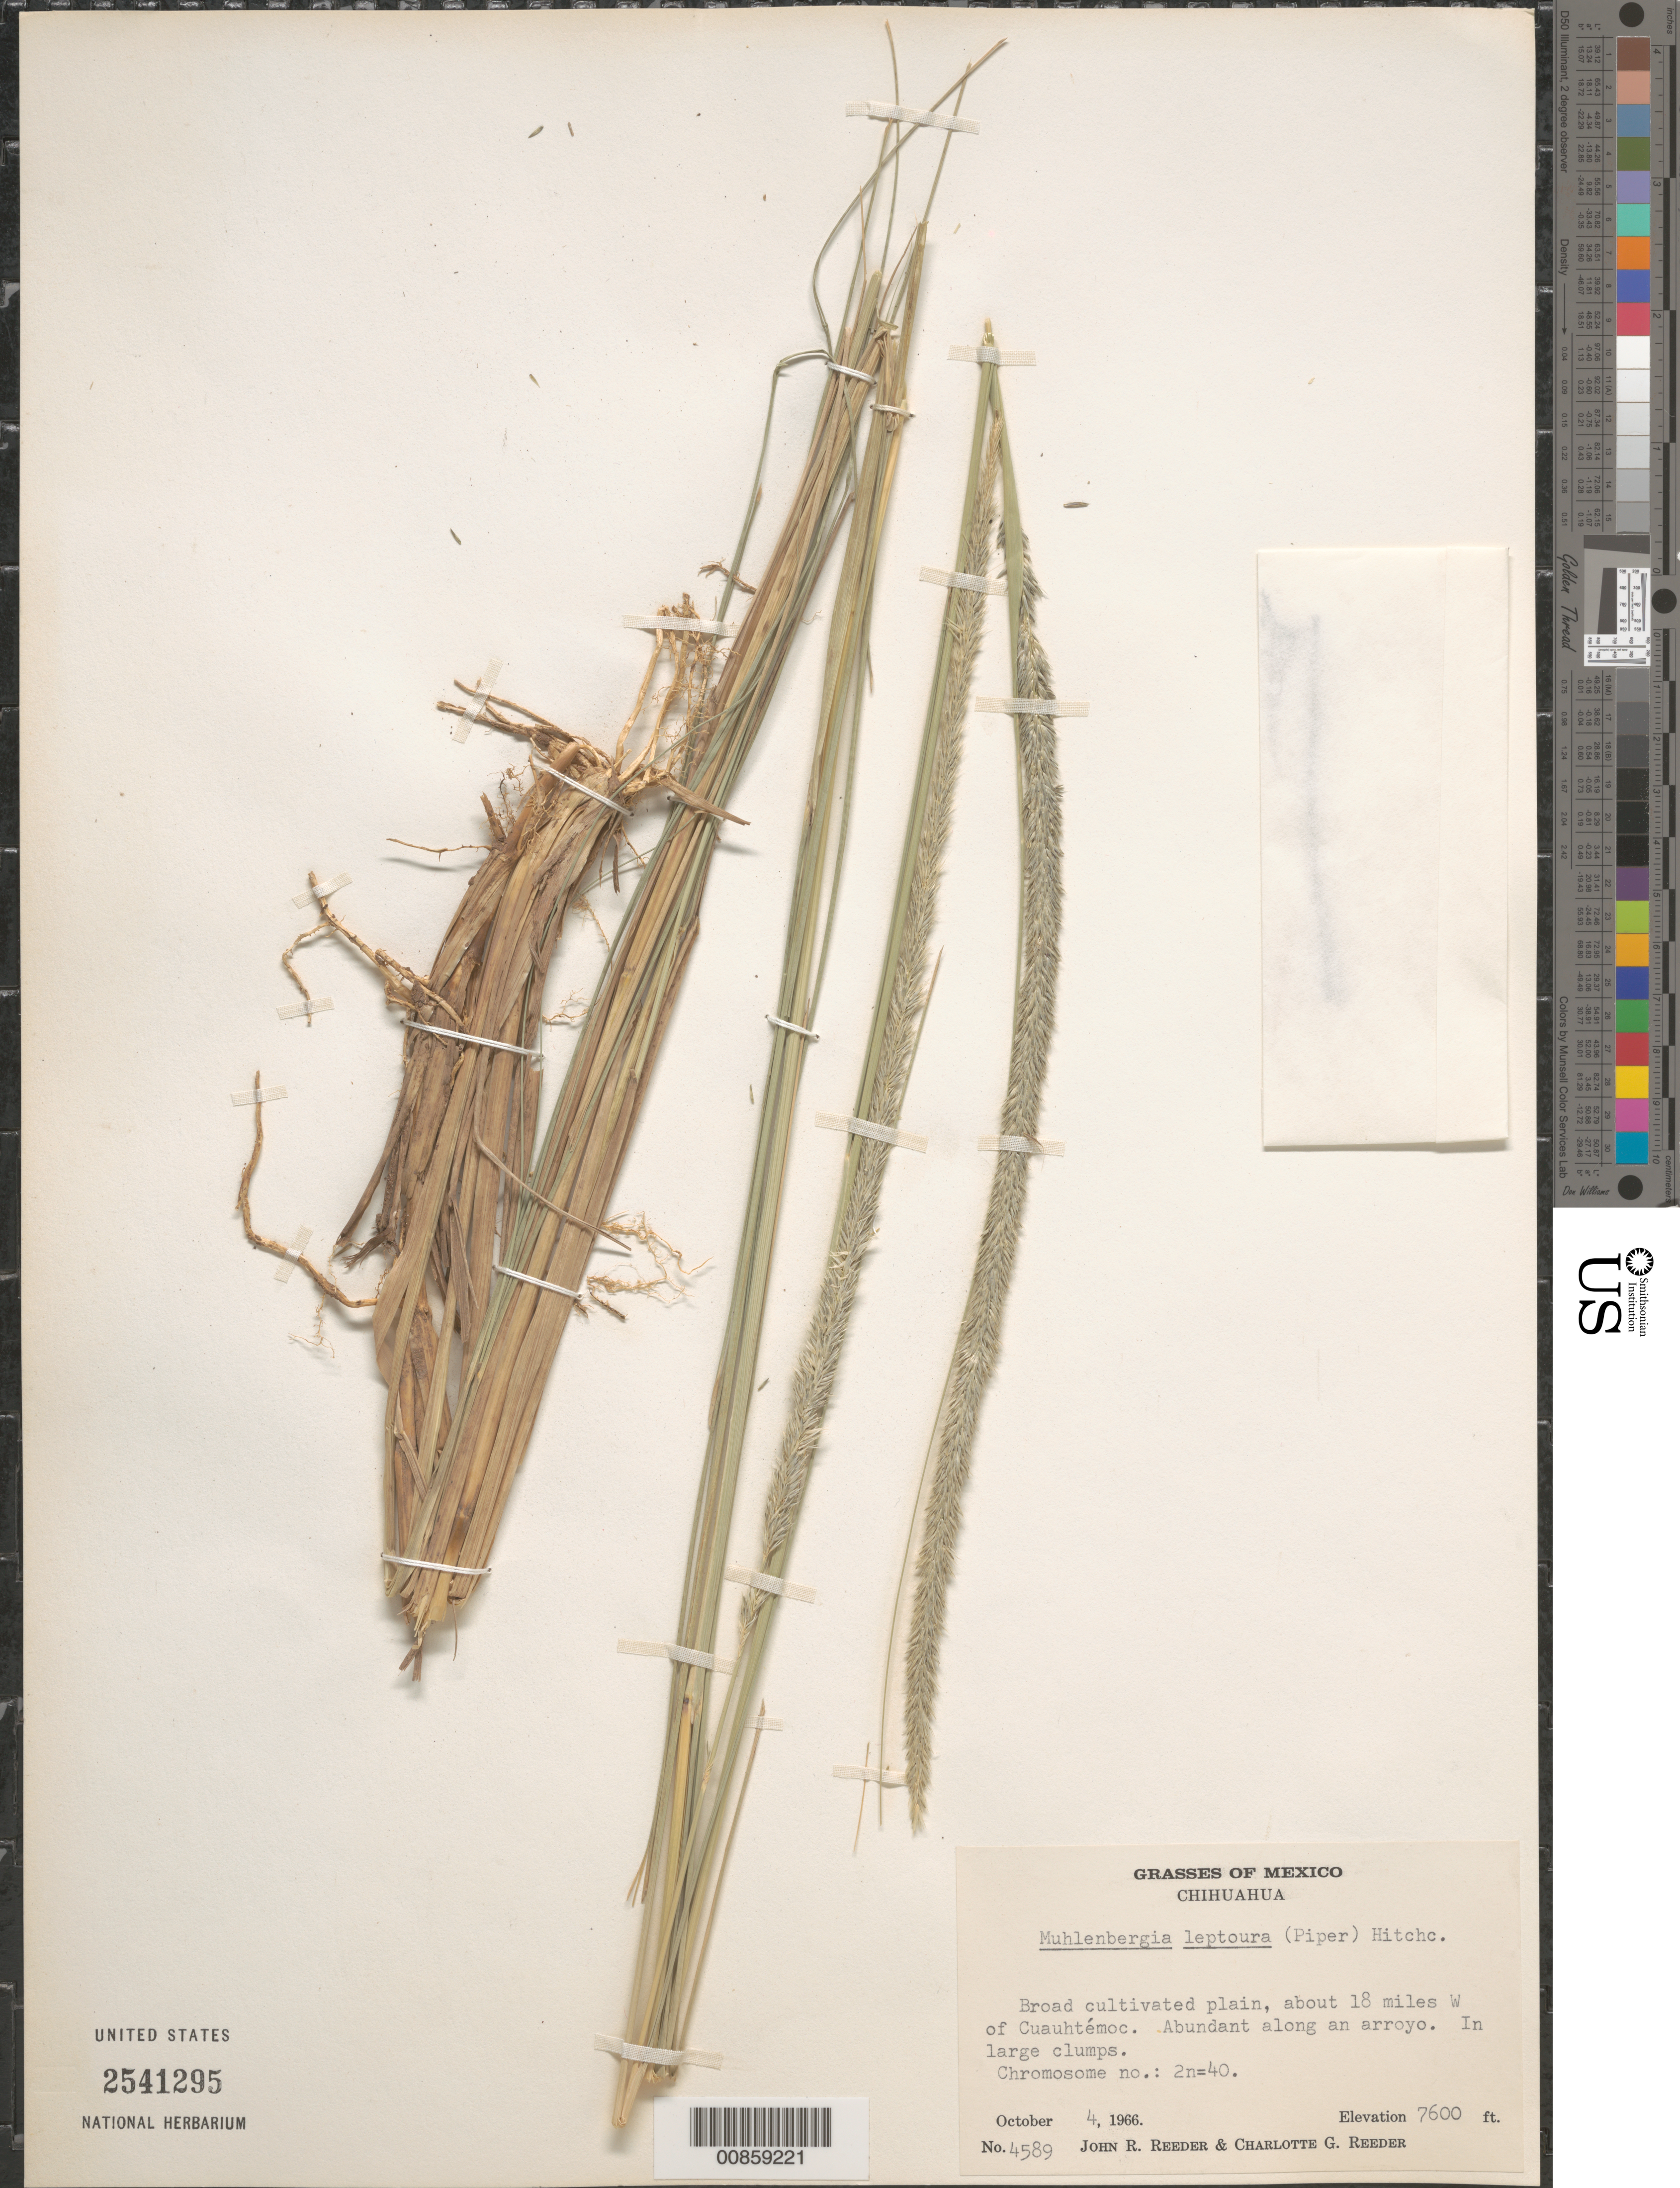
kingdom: Plantae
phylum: Tracheophyta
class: Liliopsida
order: Poales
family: Poaceae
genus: Muhlenbergia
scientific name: Muhlenbergia leptoura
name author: (Piper) Hitchc.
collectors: J. R. Reeder & C. G. Reeder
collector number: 4589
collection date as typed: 04 Oct 1966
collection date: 1966-10-04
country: Mexico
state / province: Chihuahua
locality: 18 mi W of Cuauhtemoc, Chih.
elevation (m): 2316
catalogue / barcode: US 2541295